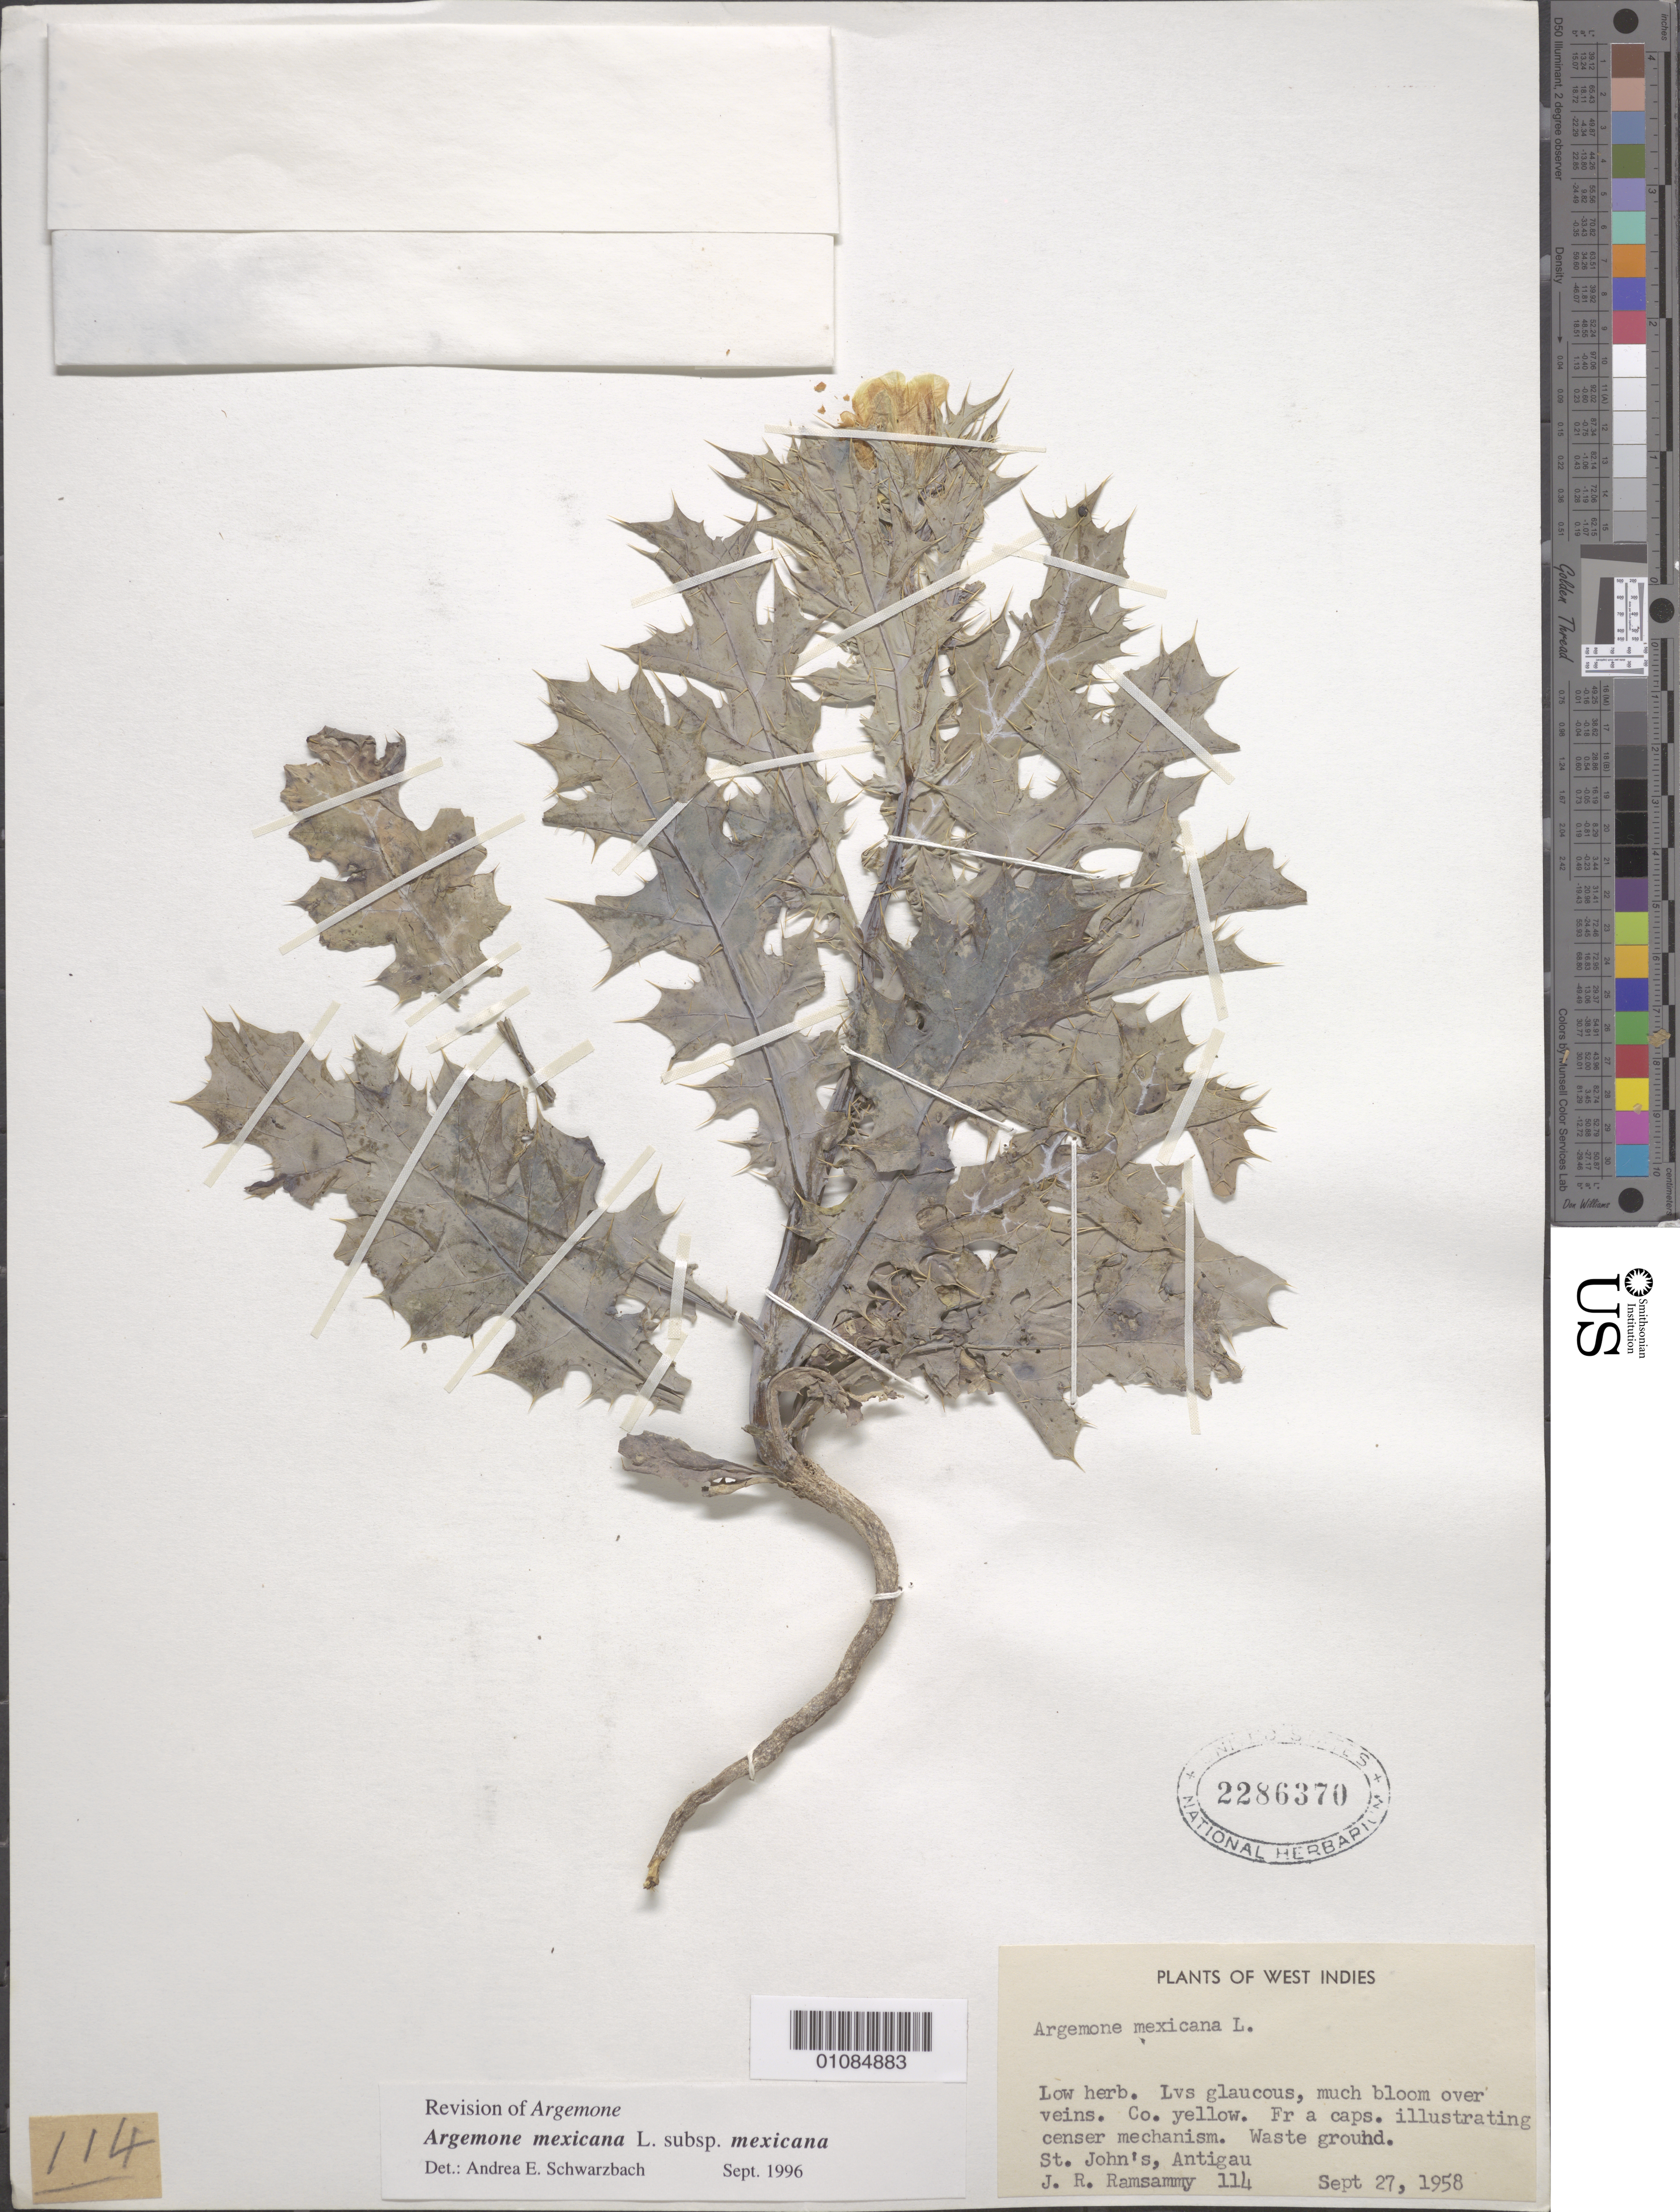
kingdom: Plantae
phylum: Tracheophyta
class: Magnoliopsida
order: Ranunculales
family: Papaveraceae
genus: Argemone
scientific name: Argemone mexicana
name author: L.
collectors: J. Ramsammy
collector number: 114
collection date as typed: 27 Sep 1958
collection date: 1958-09-27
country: Antigua and Barbuda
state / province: Saint John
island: Antigua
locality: St. John's Antigua.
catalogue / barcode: US 2286370